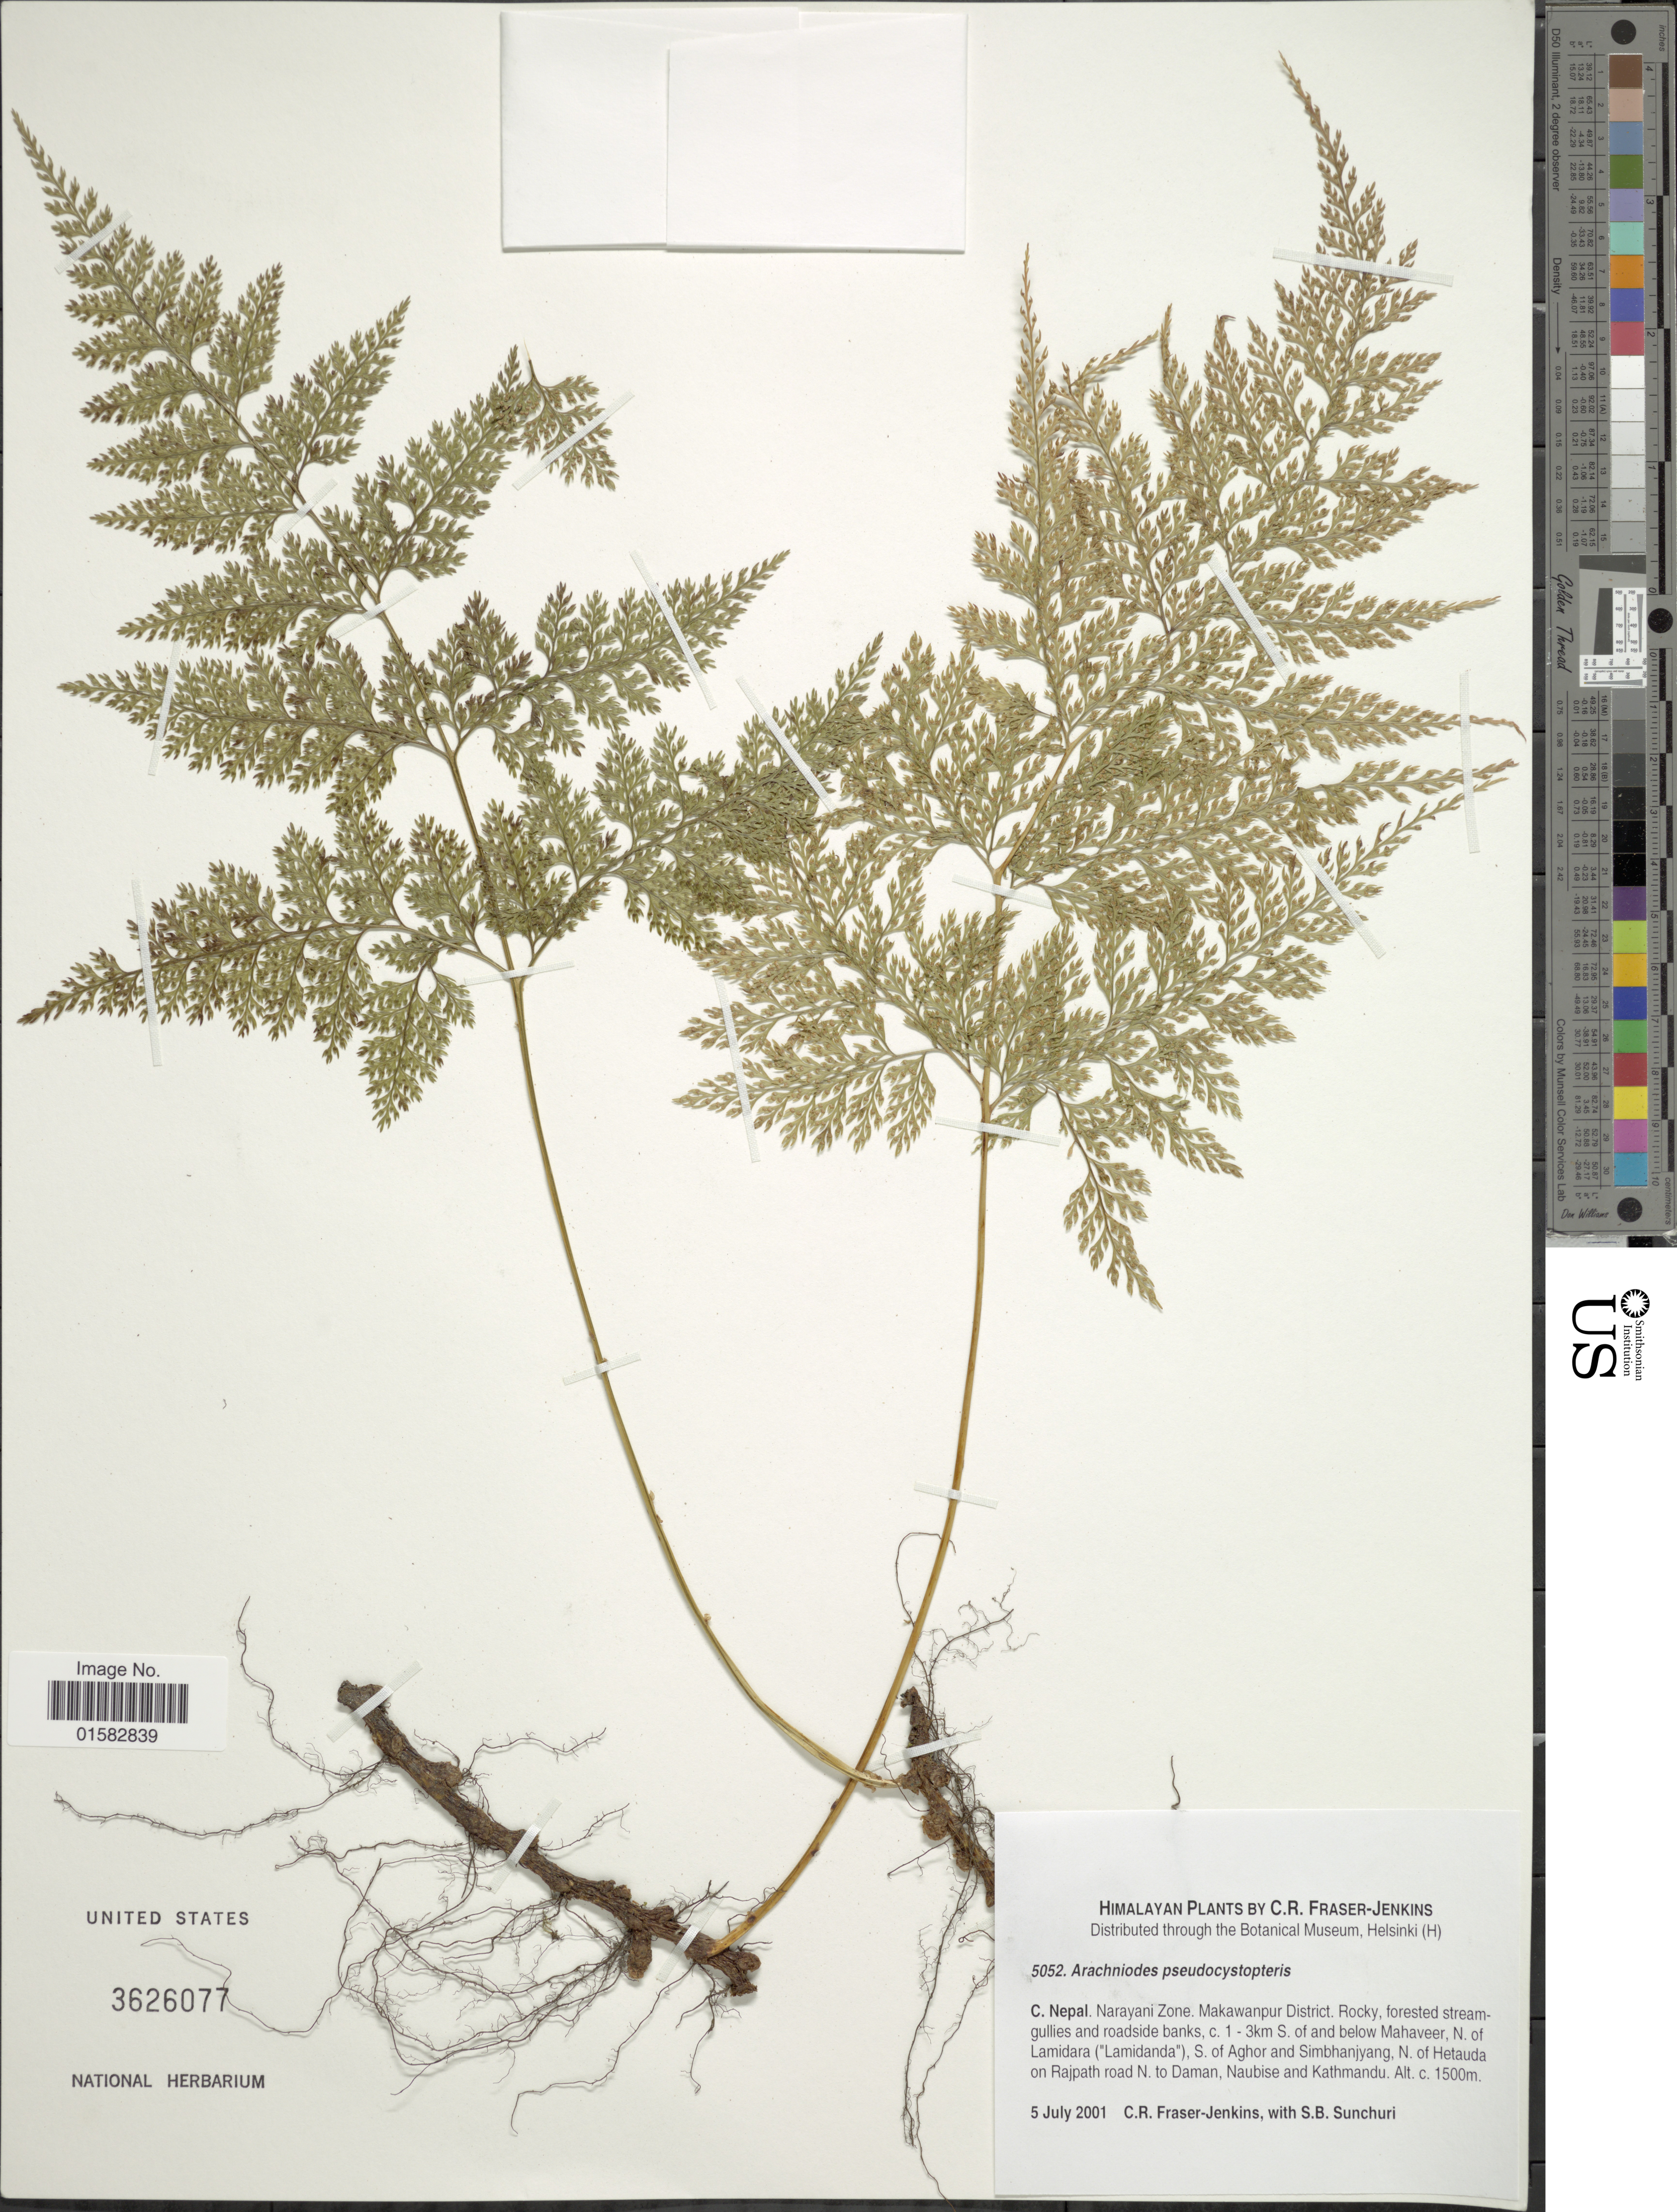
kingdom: Plantae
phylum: Tracheophyta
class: Polypodiopsida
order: Polypodiales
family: Davalliaceae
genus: Davallia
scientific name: Davallia pulchra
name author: D. Don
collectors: C. R. Fraser-Jenkins & S. Sunchuri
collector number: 5052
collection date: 2001-07-05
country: Nepal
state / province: Narayani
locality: C. Nepal, Narayani Zone, Makawanpur District, 1-3 km S of and below Mahaveer, N of Lamidara ("Lamidanda"), S of Aghor and Simbhanjyang, N. of Hetauda on Rajpath on road N. to Daman, Naubise and Kathmandu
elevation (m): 1500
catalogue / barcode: US 3626077